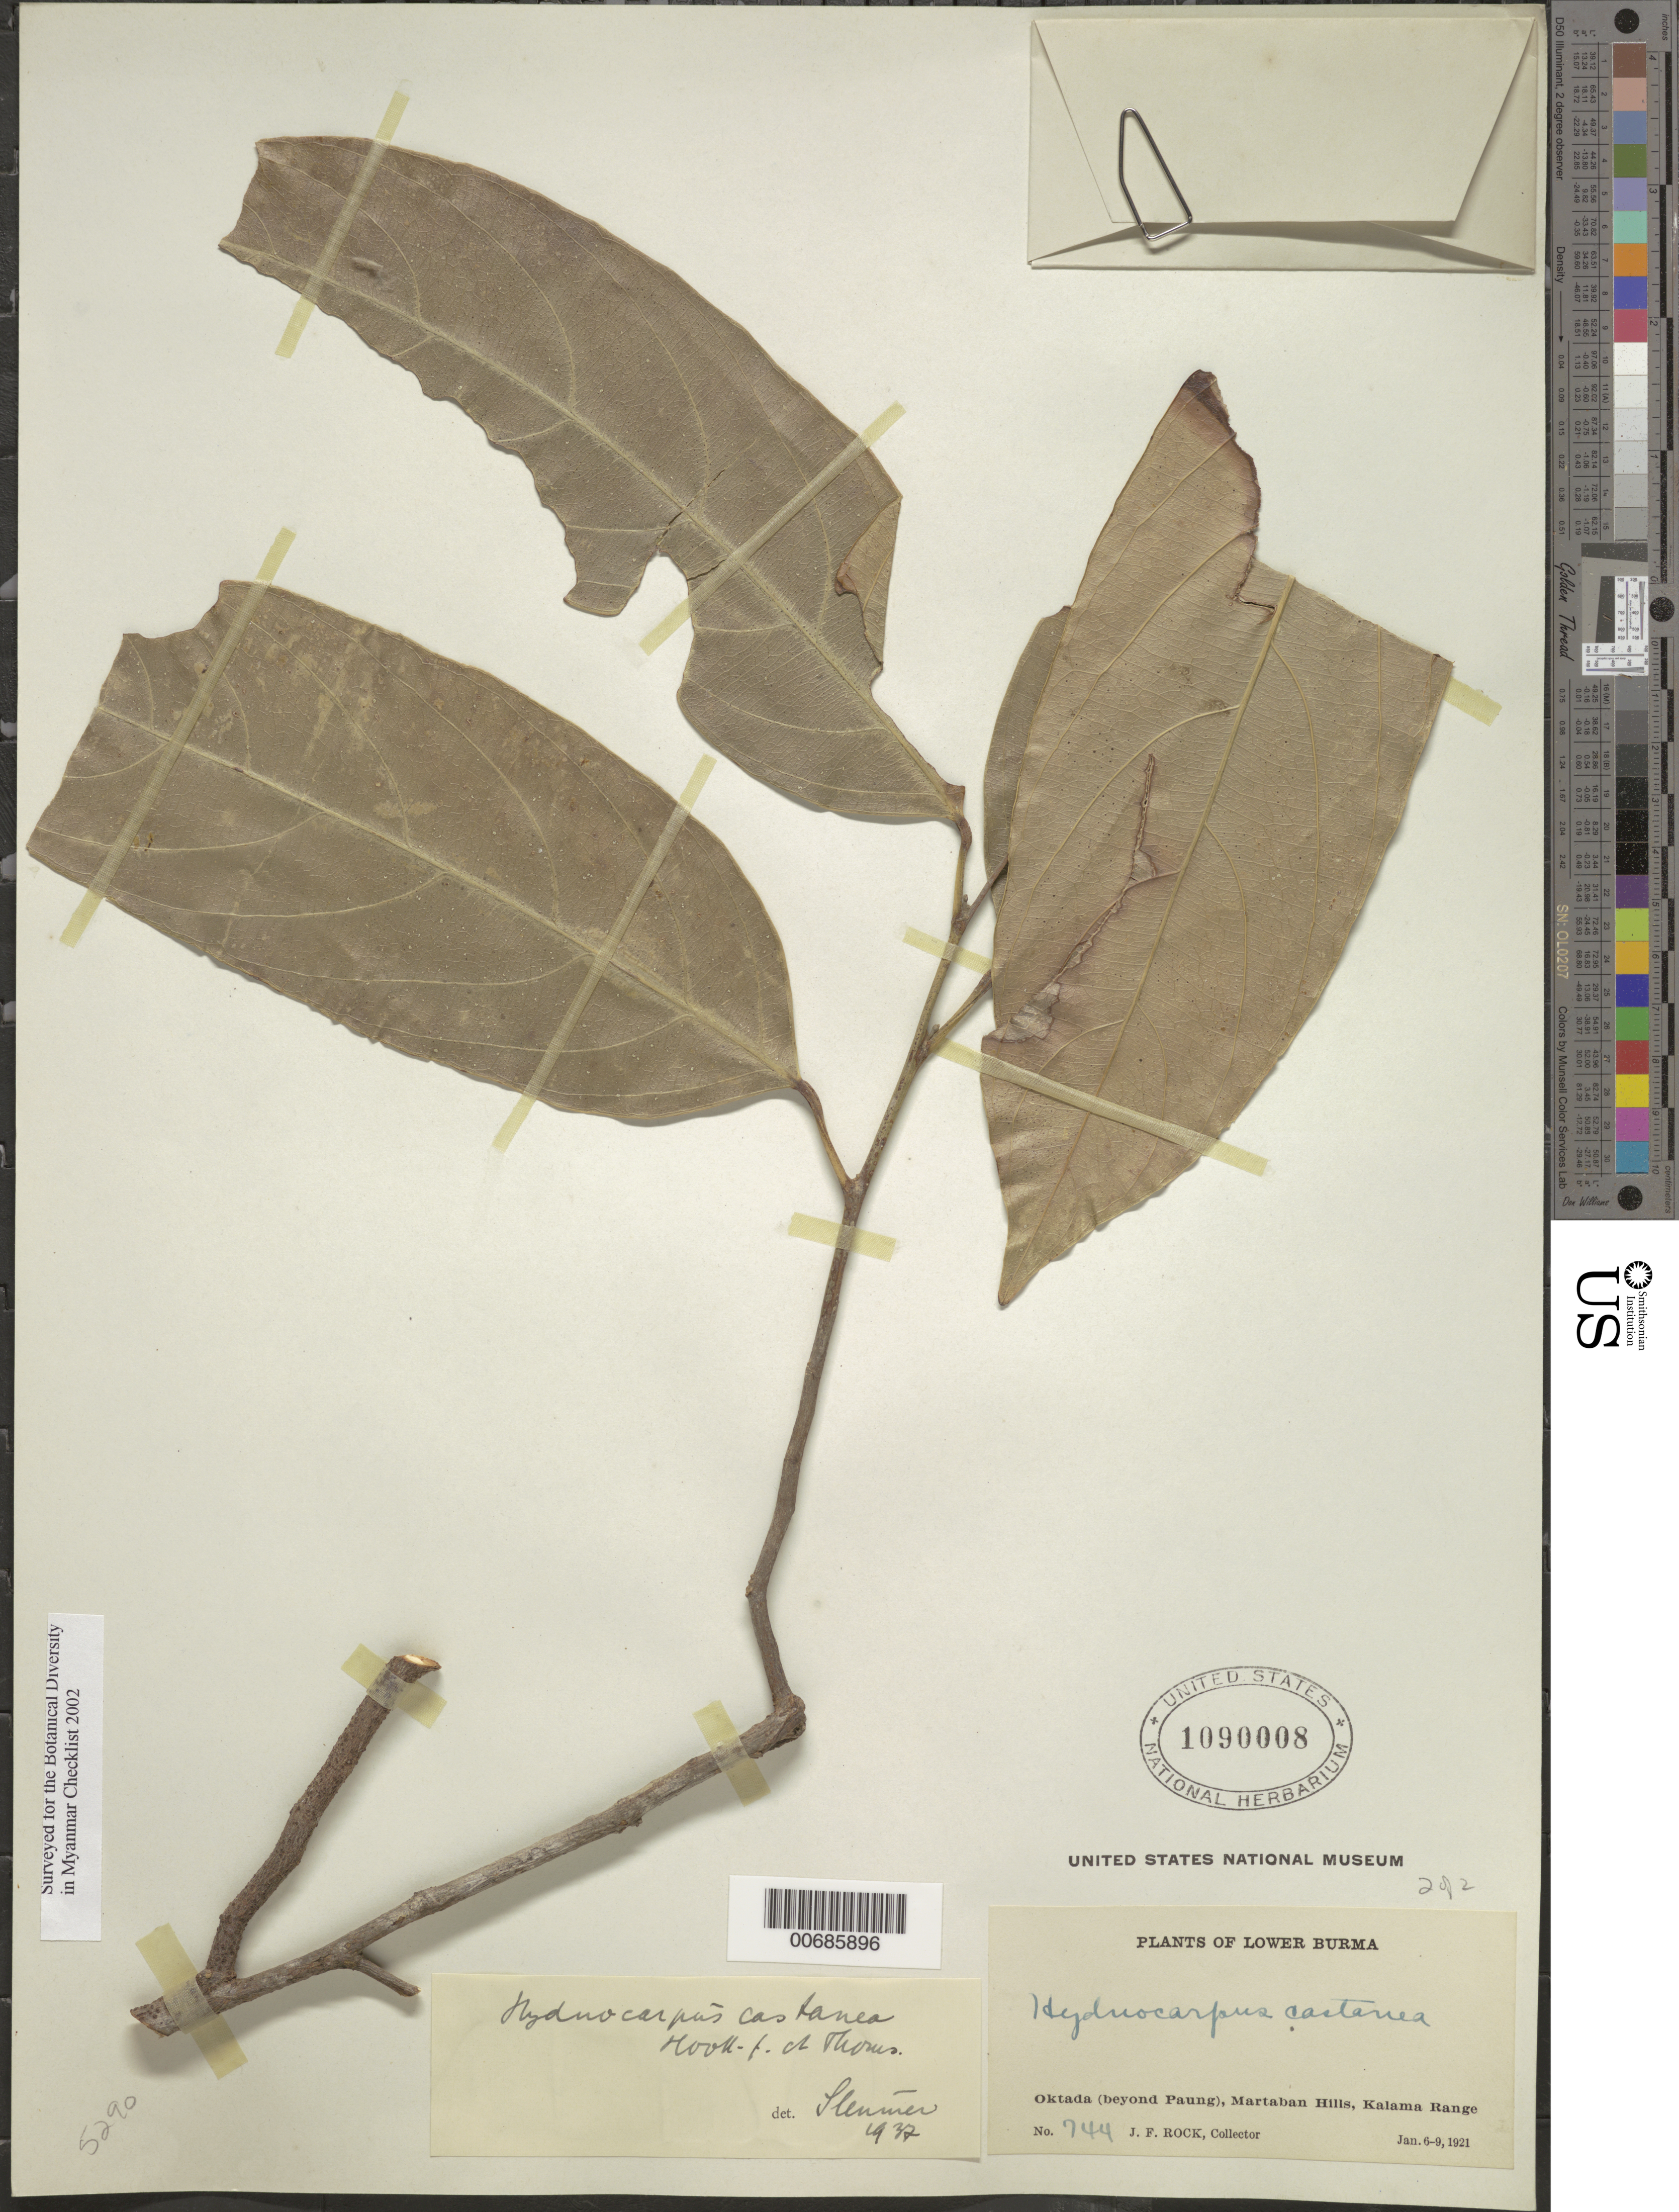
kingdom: Plantae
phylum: Tracheophyta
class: Magnoliopsida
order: Malpighiales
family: Achariaceae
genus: Hydnocarpus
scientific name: Hydnocarpus castaneus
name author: Hook. f. & Thomson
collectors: J. F. Rock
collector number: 744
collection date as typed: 06 Jan 1921 to 09 Jan 1921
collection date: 1921-01-06/1921-01-09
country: Myanmar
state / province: Arakan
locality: Rakhine, Oktada (beyond Paung) Martaban Hills, Kalama Range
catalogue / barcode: US 1090008